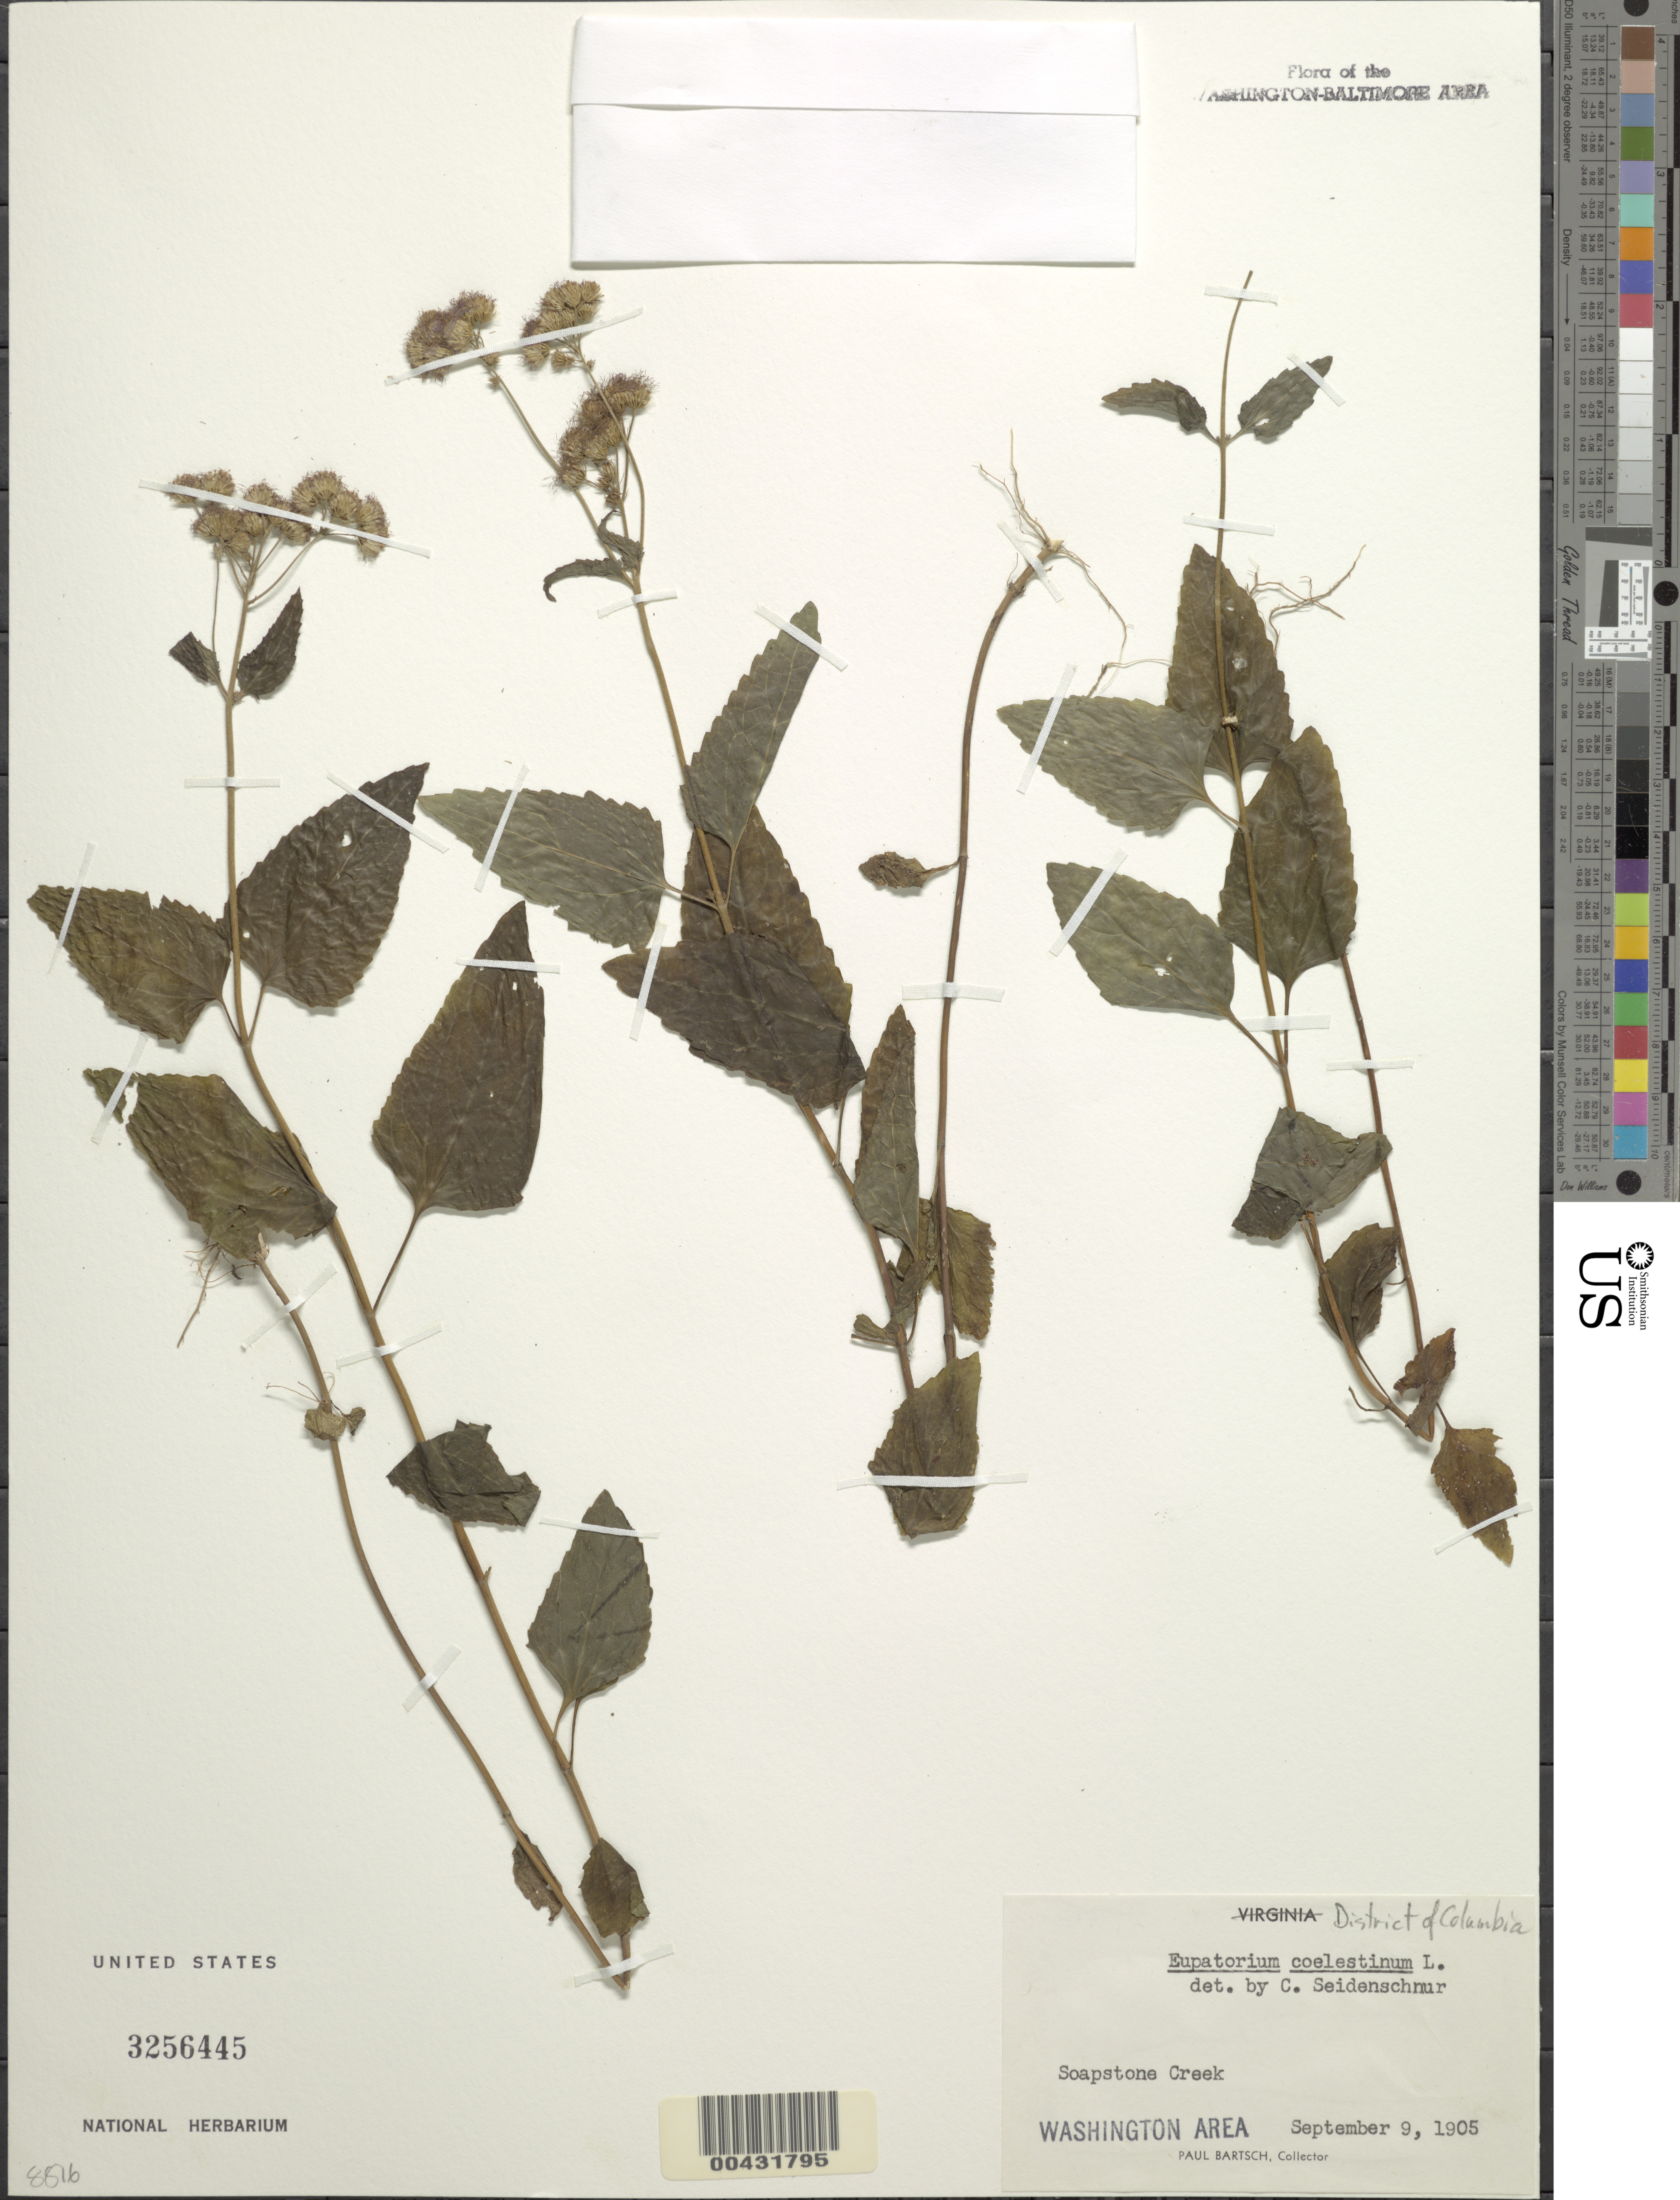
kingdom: Plantae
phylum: Tracheophyta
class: Magnoliopsida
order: Asterales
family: Asteraceae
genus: Conoclinium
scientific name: Conoclinium coelestinum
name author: (L.) DC.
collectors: P. Bartsch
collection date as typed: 09 Sep 1905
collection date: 1905-09-09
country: United States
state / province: District of Columbia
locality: Soapstone Creek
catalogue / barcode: US 3256445